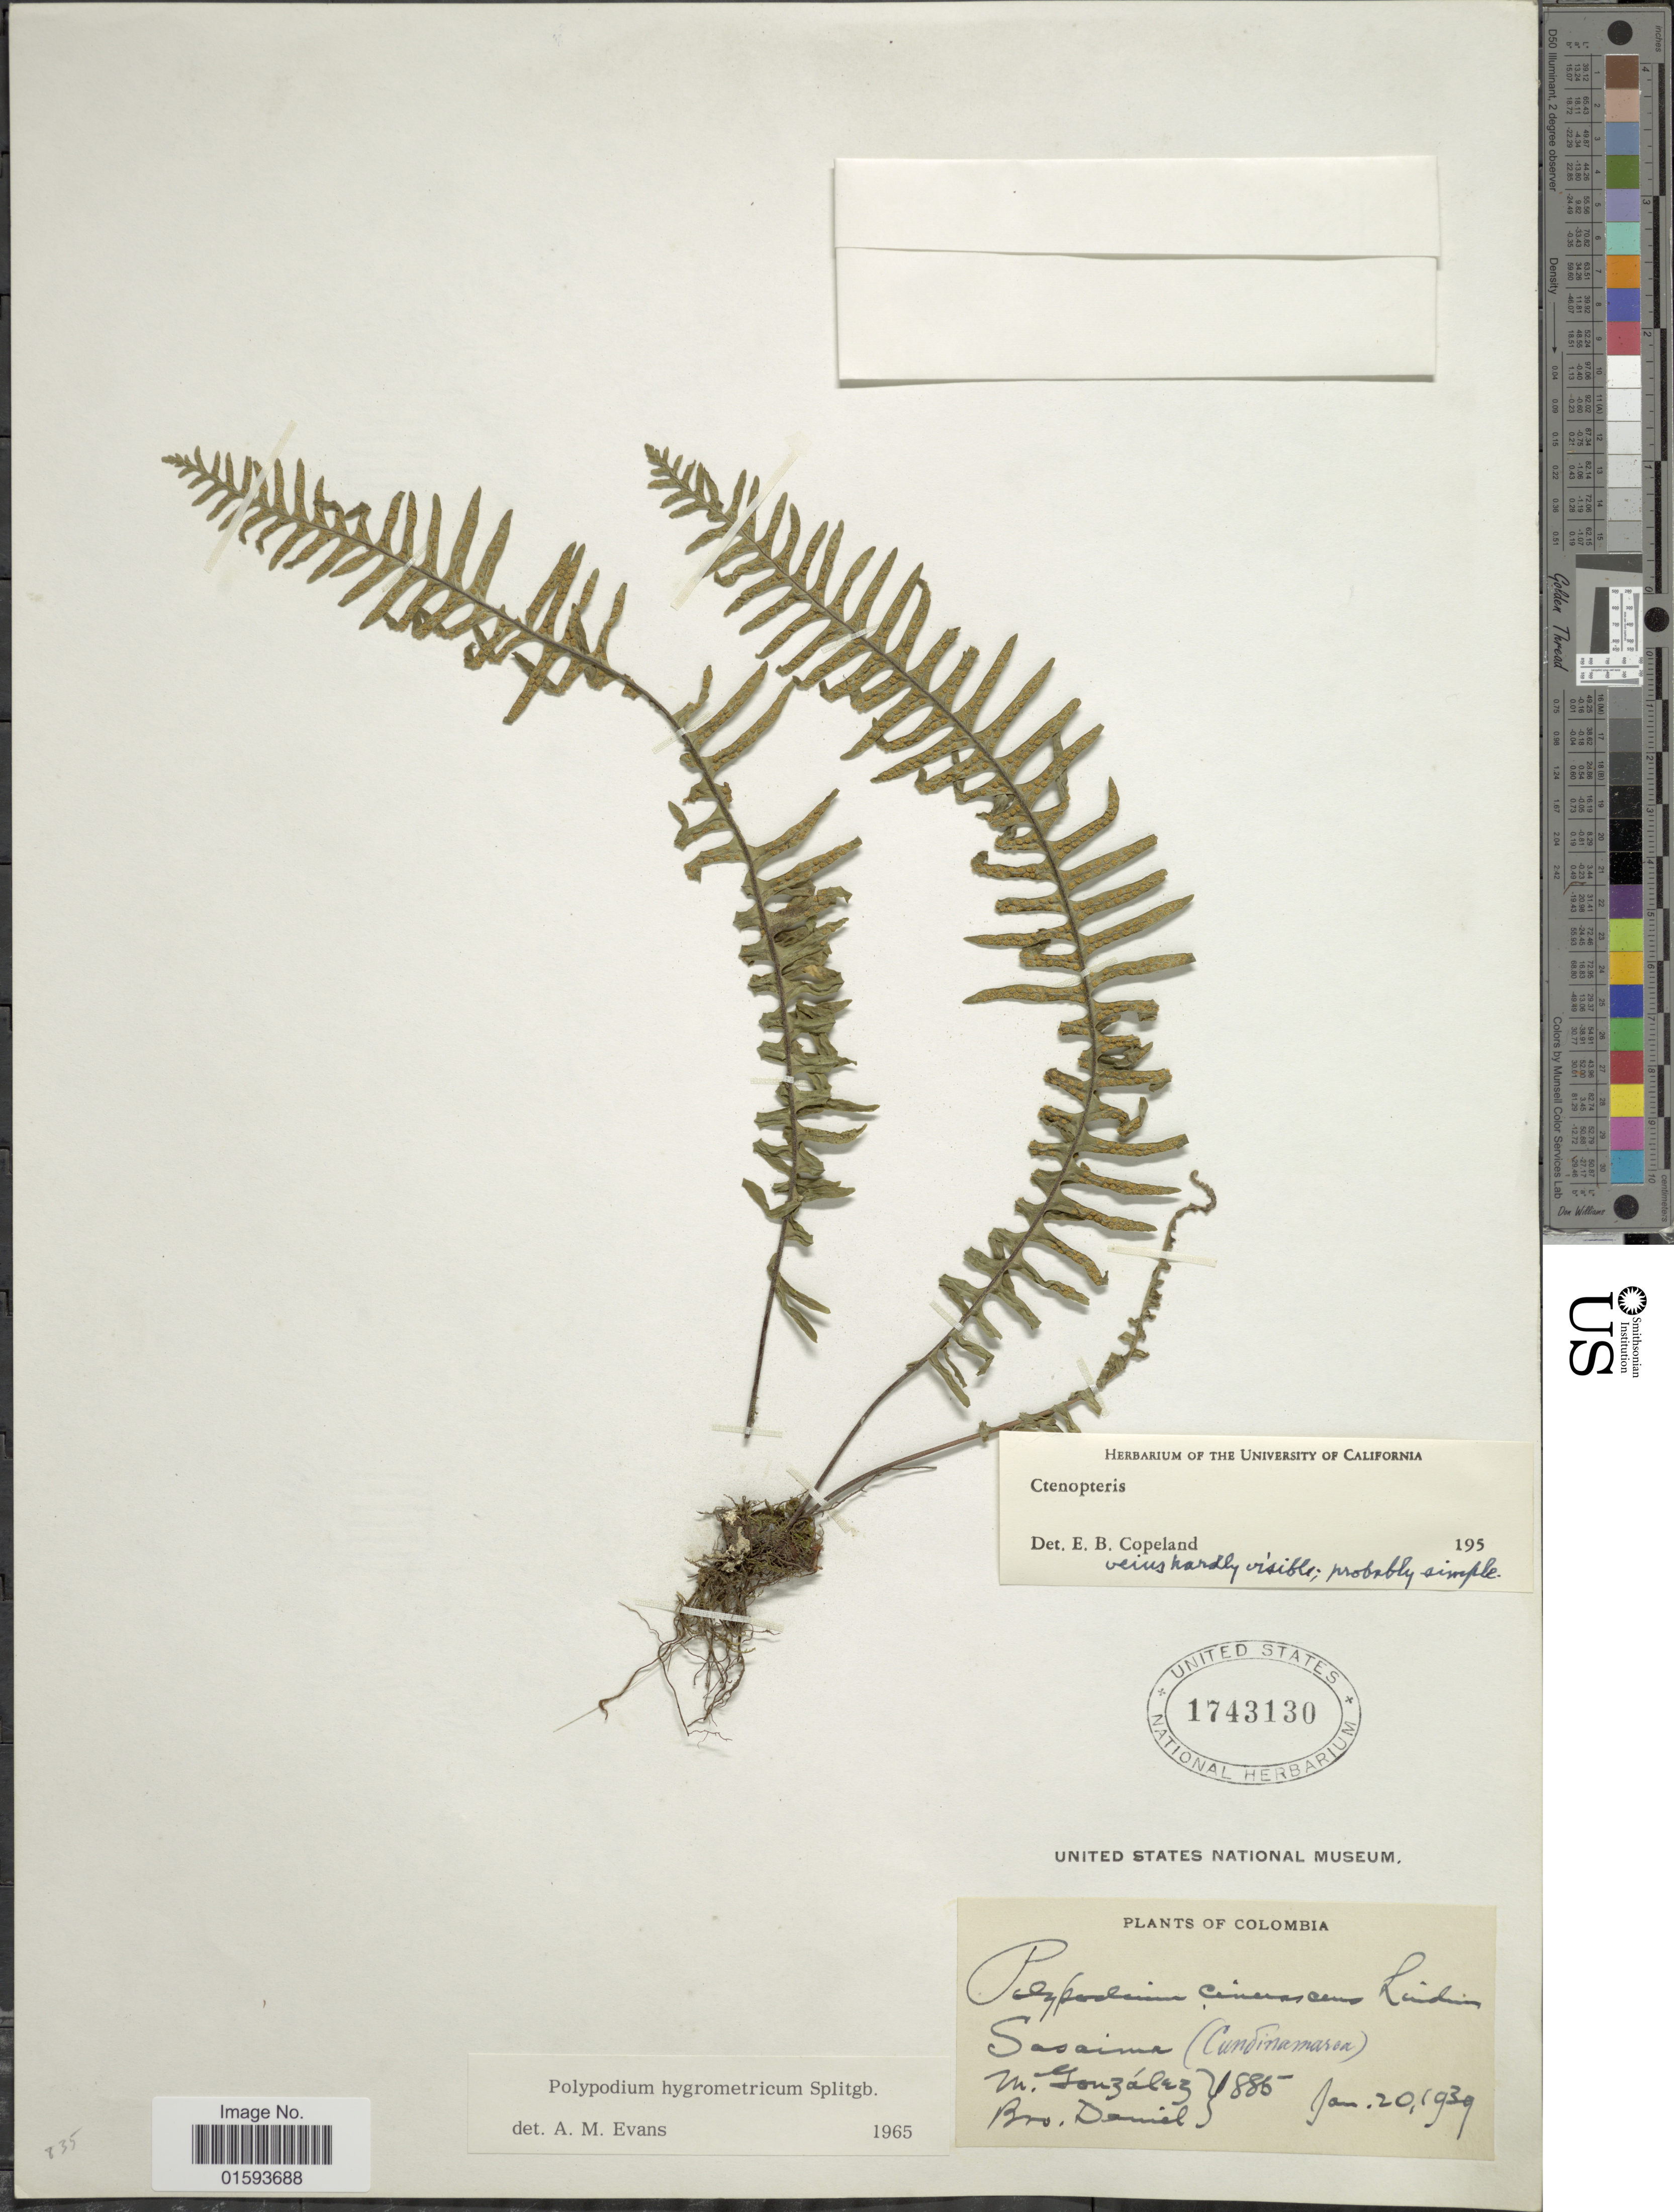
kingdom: Plantae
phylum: Tracheophyta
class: Polypodiopsida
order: Polypodiales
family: Polypodiaceae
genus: Pecluma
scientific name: Pecluma hygrometrica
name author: (Splitg.) M.G. Price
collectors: M. González & Bro. Daniel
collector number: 1885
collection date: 1939-01-20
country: Colombia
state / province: Cundinamarca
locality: Sasaima (Cundinamarca)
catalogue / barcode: US 1743130